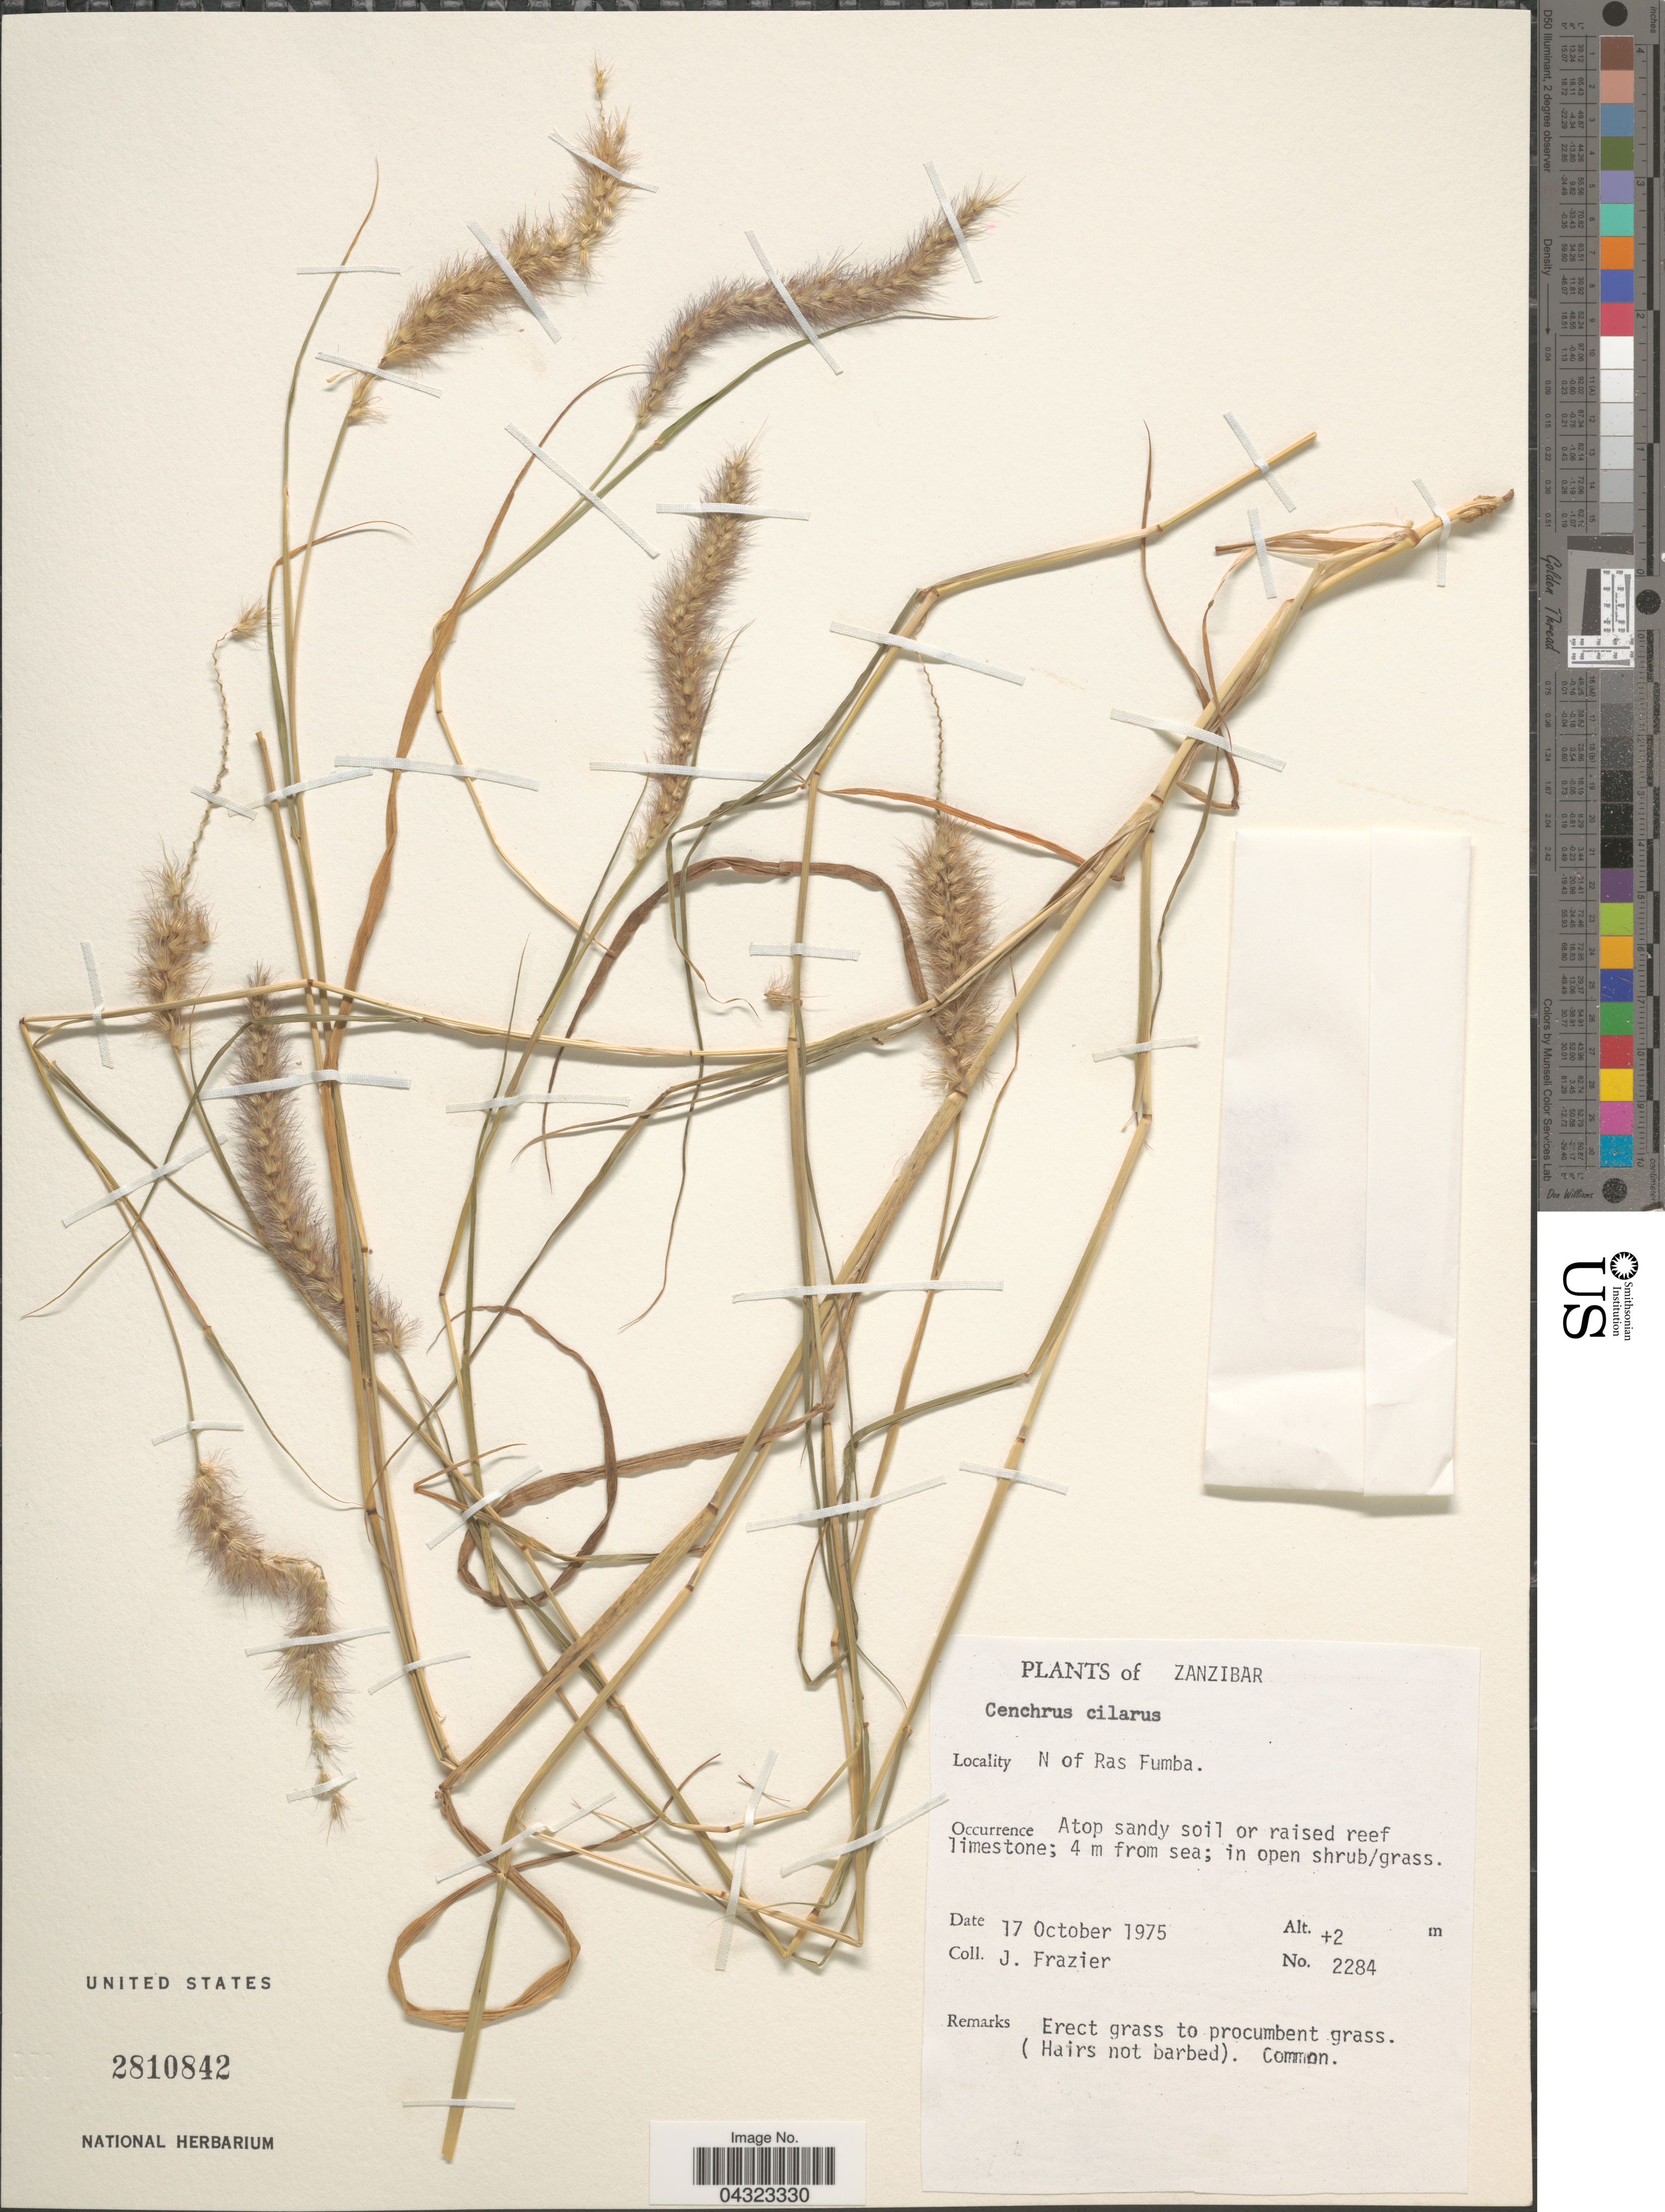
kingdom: Plantae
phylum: Tracheophyta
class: Liliopsida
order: Poales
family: Poaceae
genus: Cenchrus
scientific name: Cenchrus ciliaris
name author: L.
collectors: J. Frazier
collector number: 2284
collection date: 1975-10-17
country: Tanzania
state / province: Zanzibar Urban/West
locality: N of Ras Fumba. Atop sandy soil or raised reef limestone.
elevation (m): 2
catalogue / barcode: US 2810842